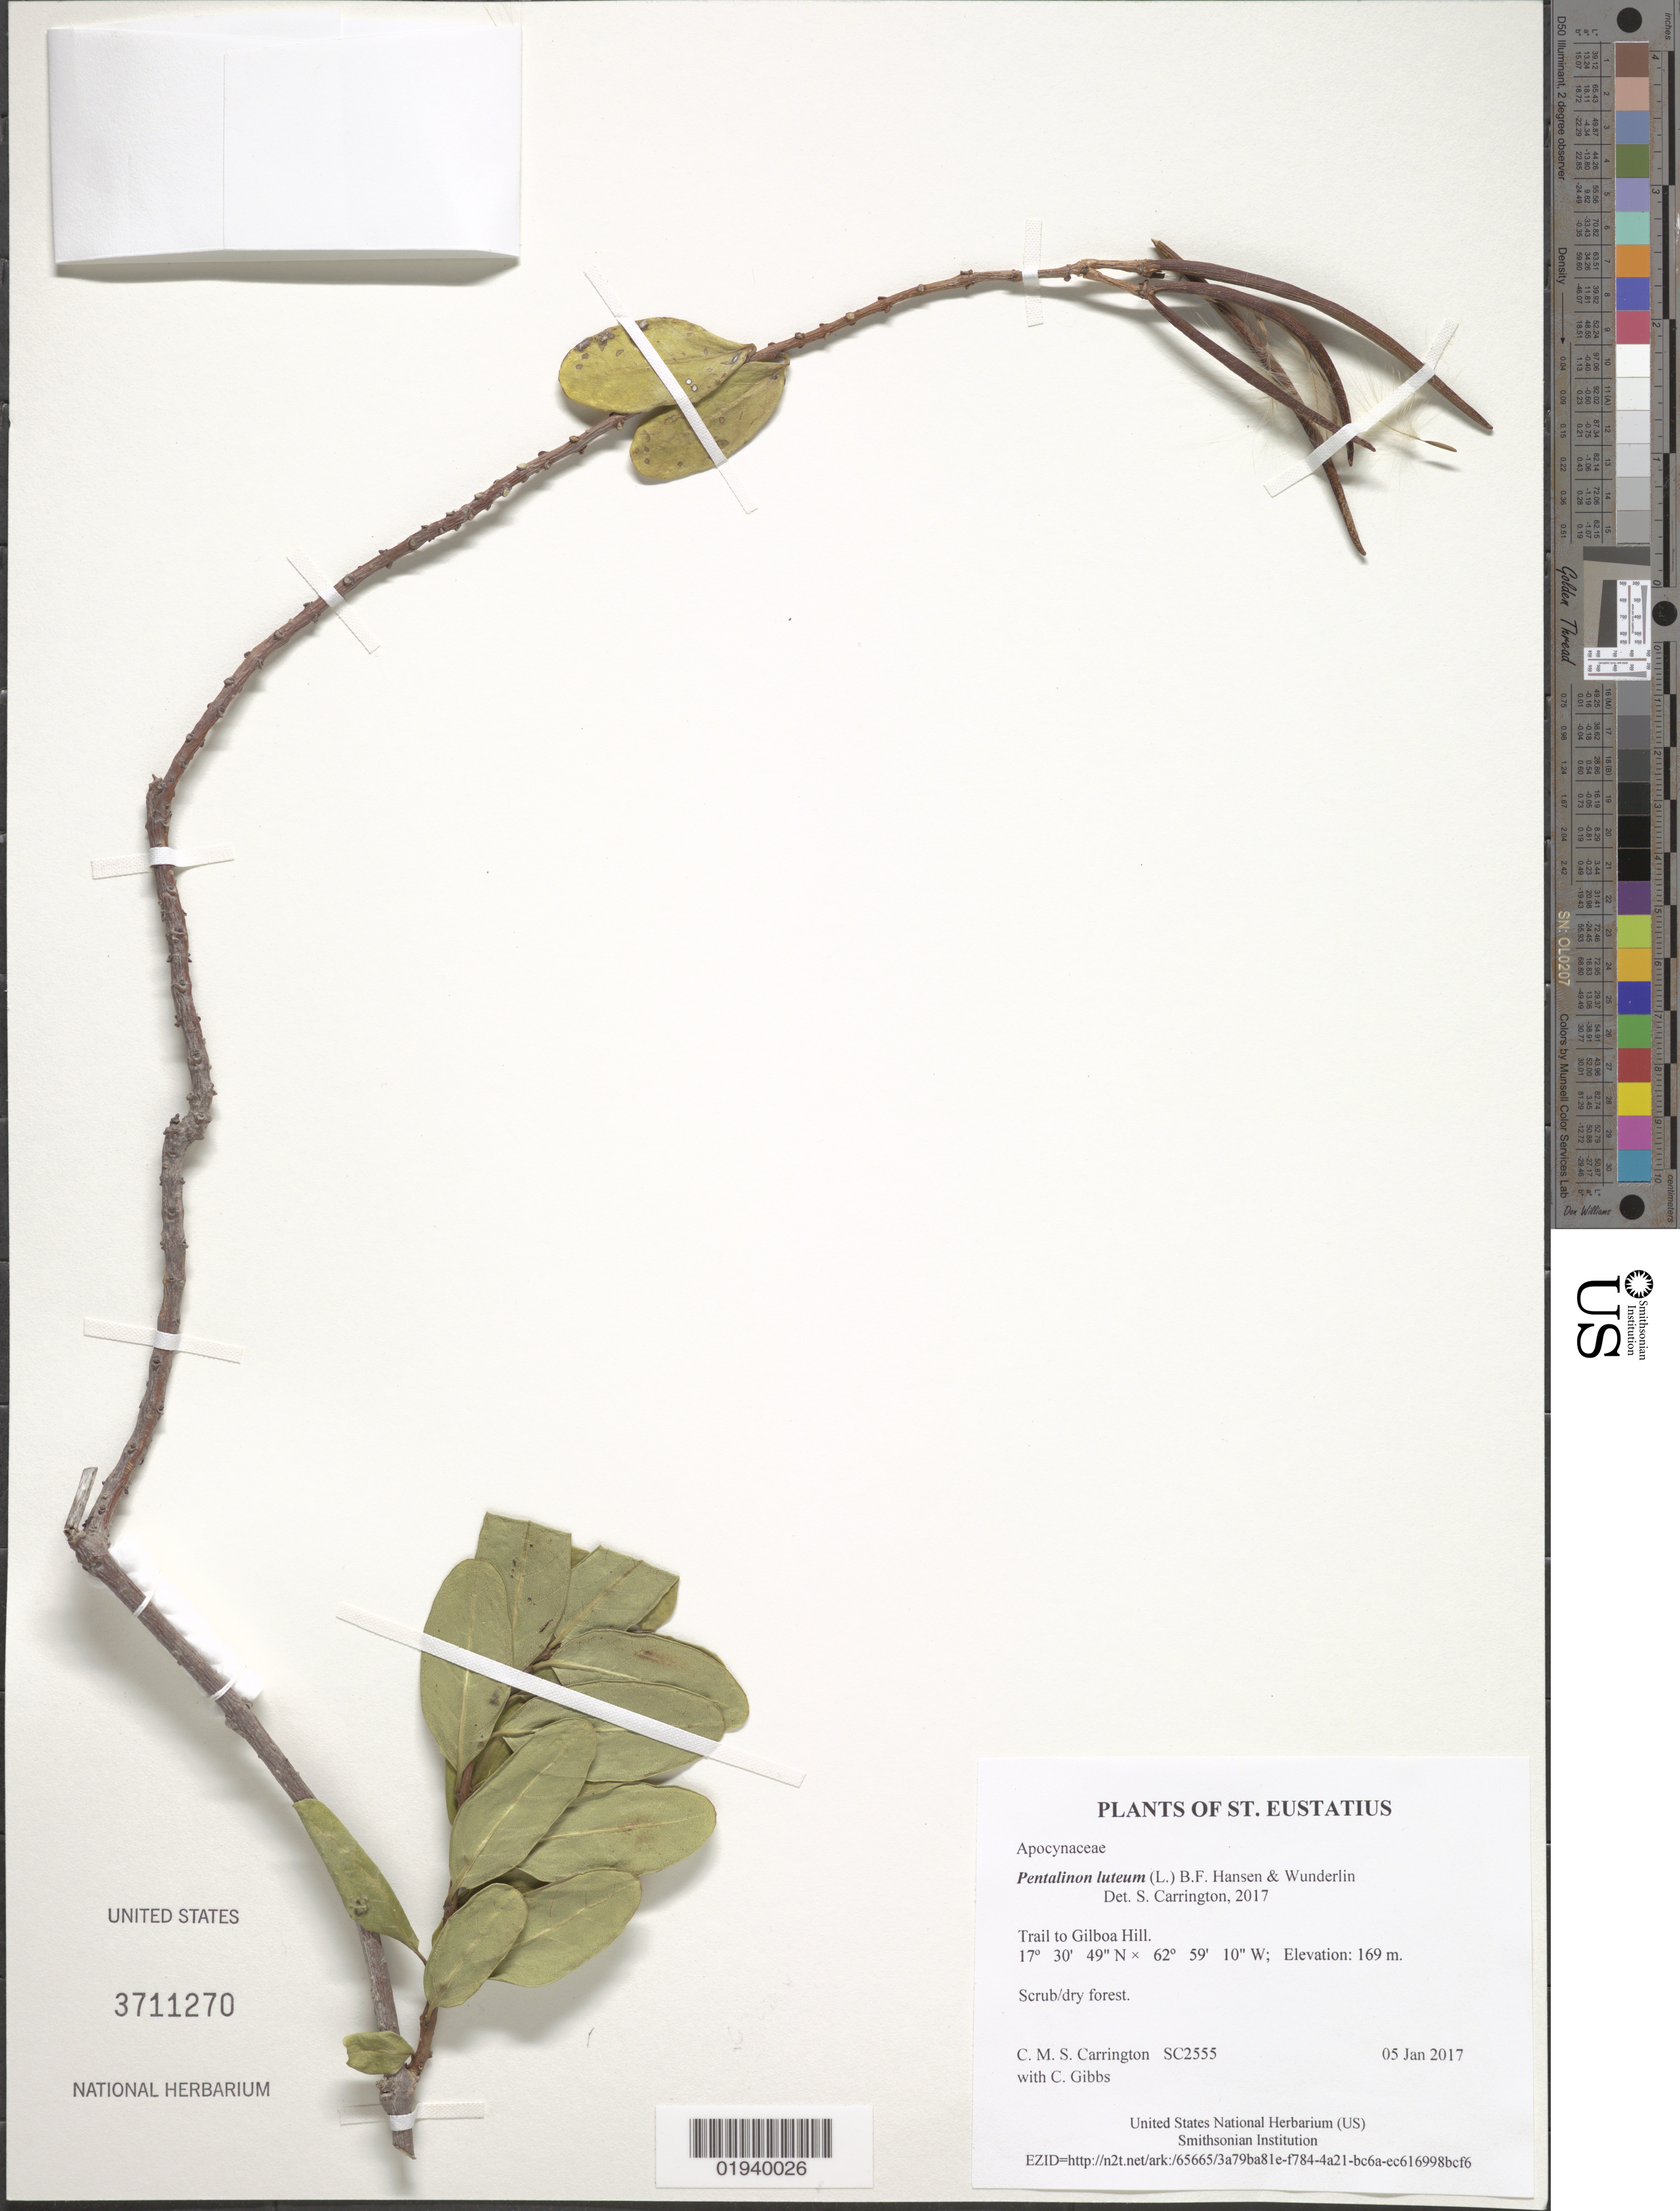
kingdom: Plantae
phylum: Tracheophyta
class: Magnoliopsida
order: Gentianales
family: Apocynaceae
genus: Pentalinon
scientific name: Pentalinon luteum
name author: (L.) B.F. Hansen & Wunderlin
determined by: Carrington, C. M. S.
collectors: C. M. S. Carrington & C. Gibbs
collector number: SC2555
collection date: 2017-01-05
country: Netherlands Antilles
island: St. Eustatius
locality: Trail to Gilboa Hill.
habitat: Scrub/dry forest.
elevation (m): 169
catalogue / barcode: US 3711270